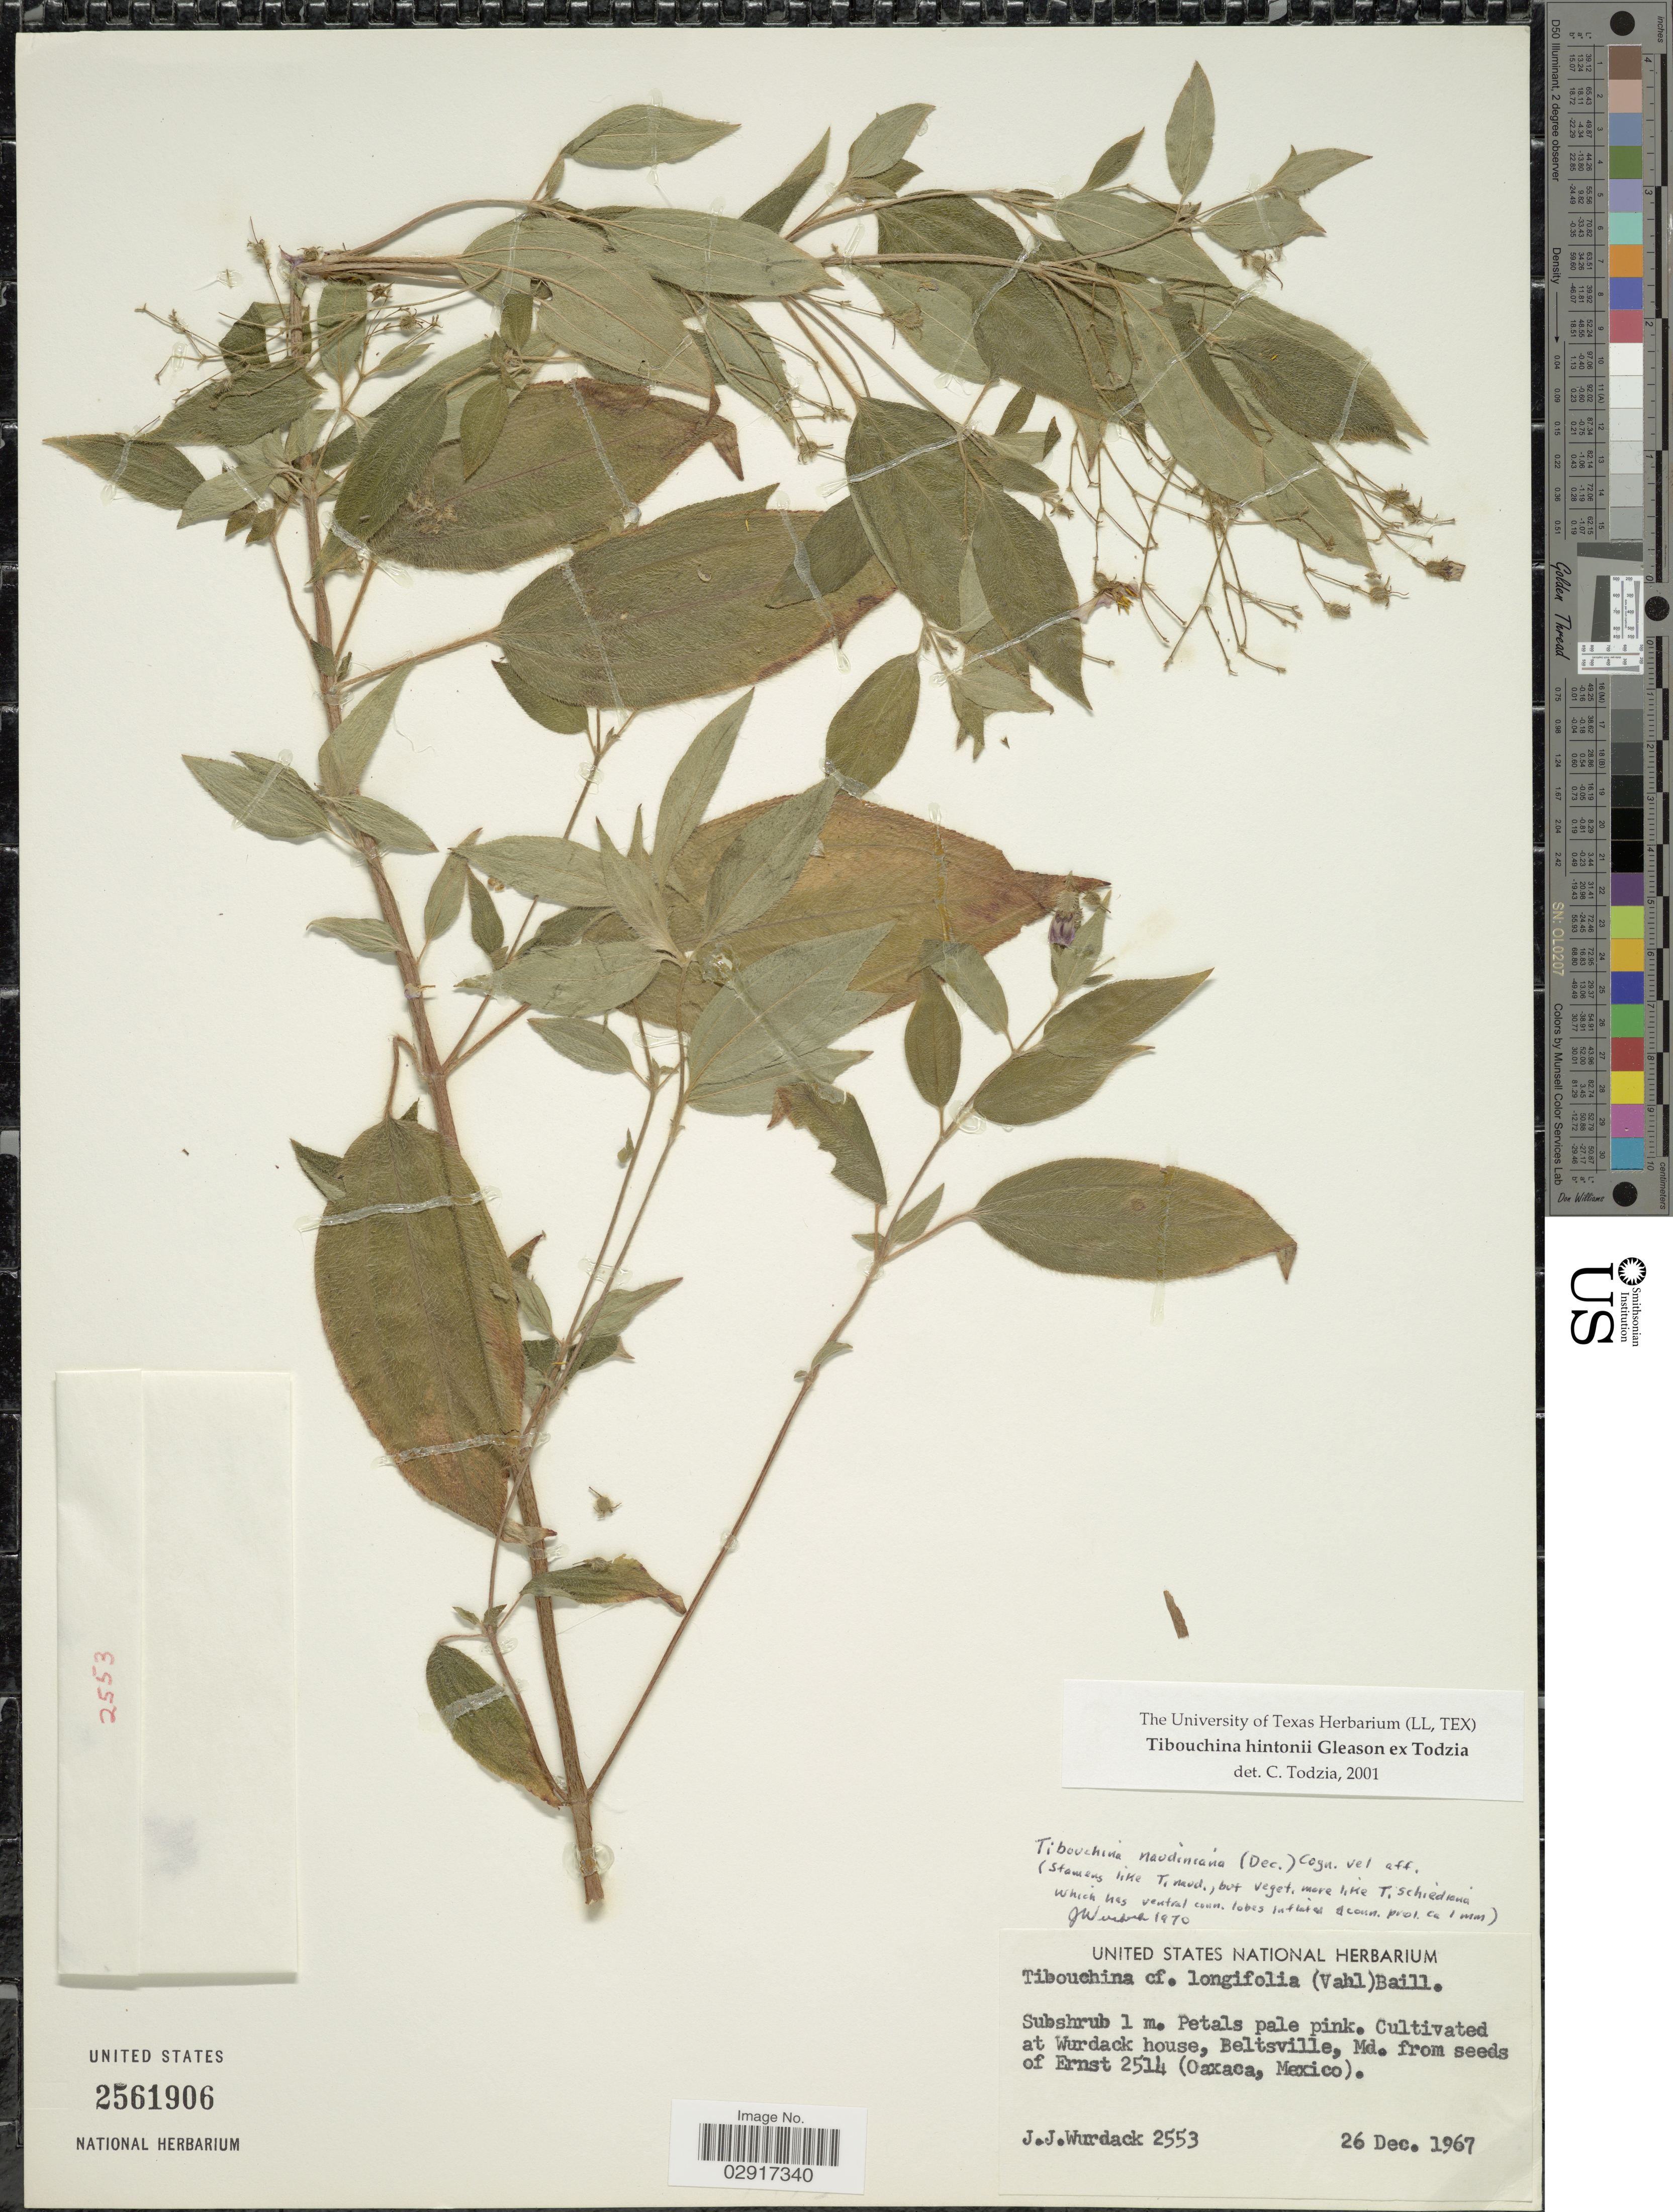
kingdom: Plantae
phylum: Tracheophyta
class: Magnoliopsida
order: Myrtales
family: Melastomataceae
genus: Chaetogastra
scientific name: Chaetogastra hintonii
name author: (Gleason ex Todzia) P.J.F. Guim. & Michelang.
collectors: J. J. Wurdack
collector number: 2553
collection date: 1967-12-26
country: United States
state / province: Maryland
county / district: Prince George's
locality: Cultivated at Wurdack house, Beltsville, Md.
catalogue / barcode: US 2561906